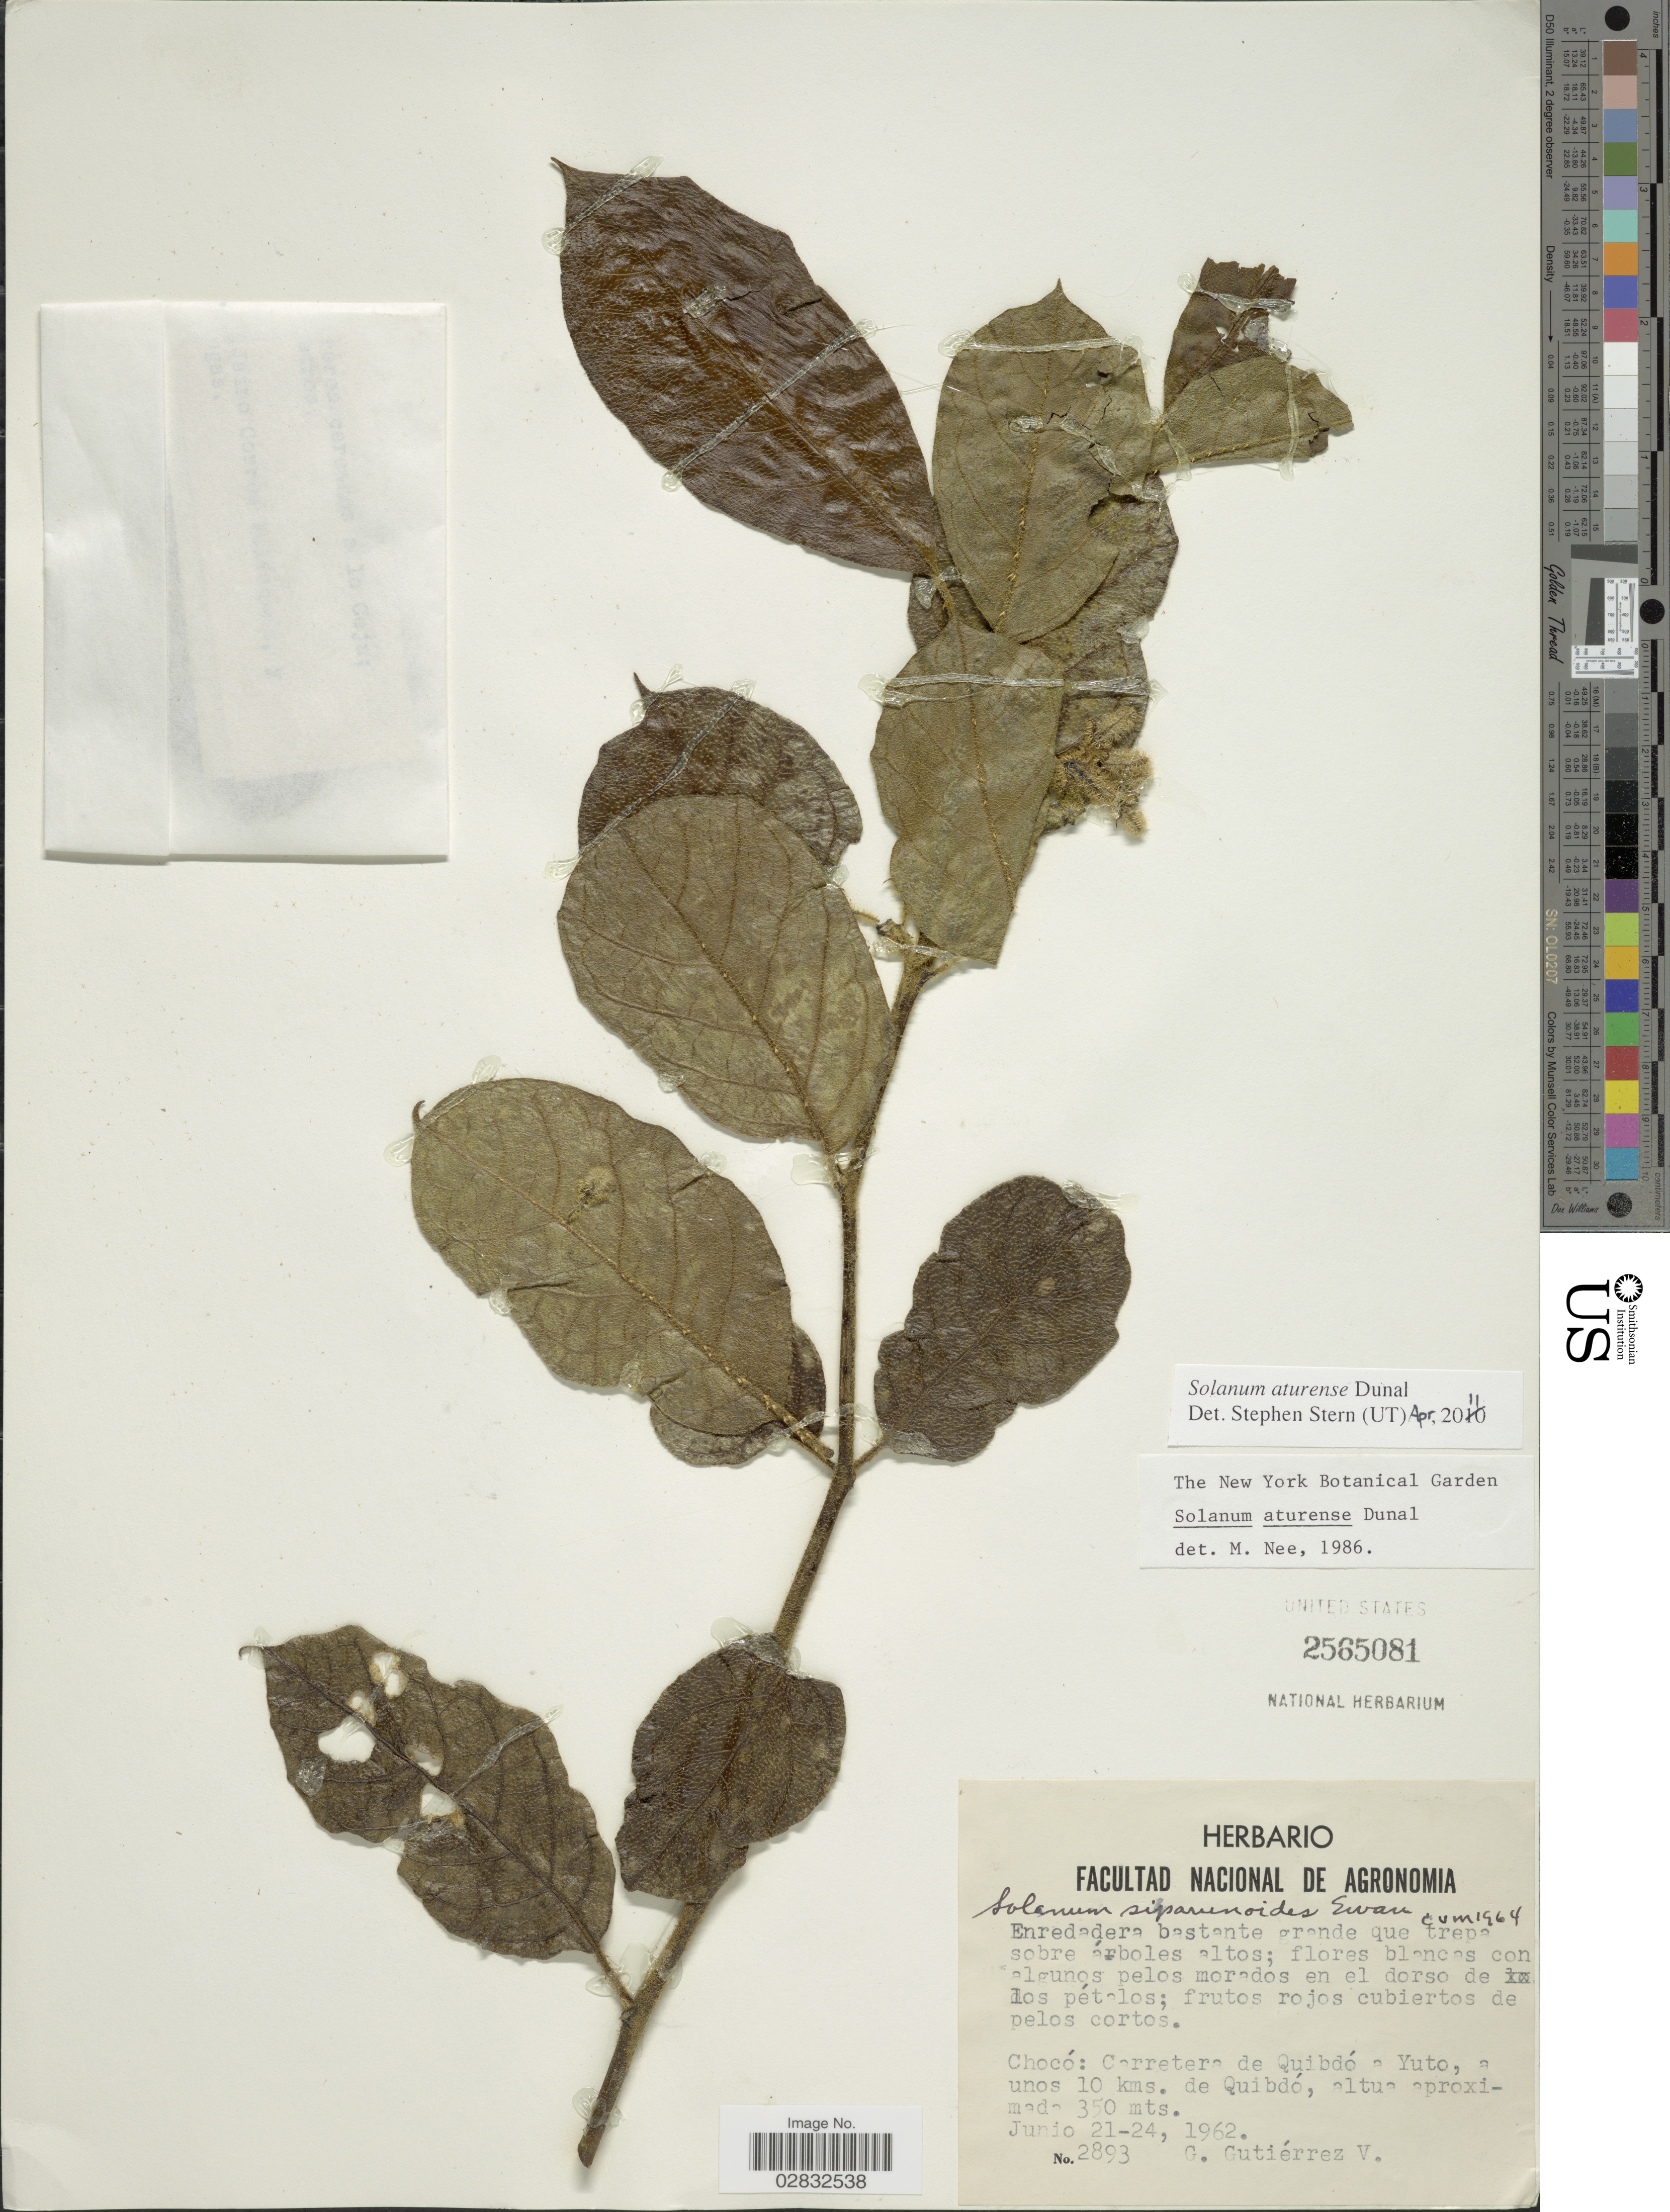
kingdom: Plantae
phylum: Tracheophyta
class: Magnoliopsida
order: Solanales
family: Solanaceae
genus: Solanum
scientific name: Solanum aturense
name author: Dunal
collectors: G. Gutiérrez V.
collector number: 2893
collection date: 1962-06-21/1962-06-24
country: Colombia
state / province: Chocó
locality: Carretera de Quibdó a Yuto, a unos 10 kms. de Quibdó.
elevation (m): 350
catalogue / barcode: US 2565081